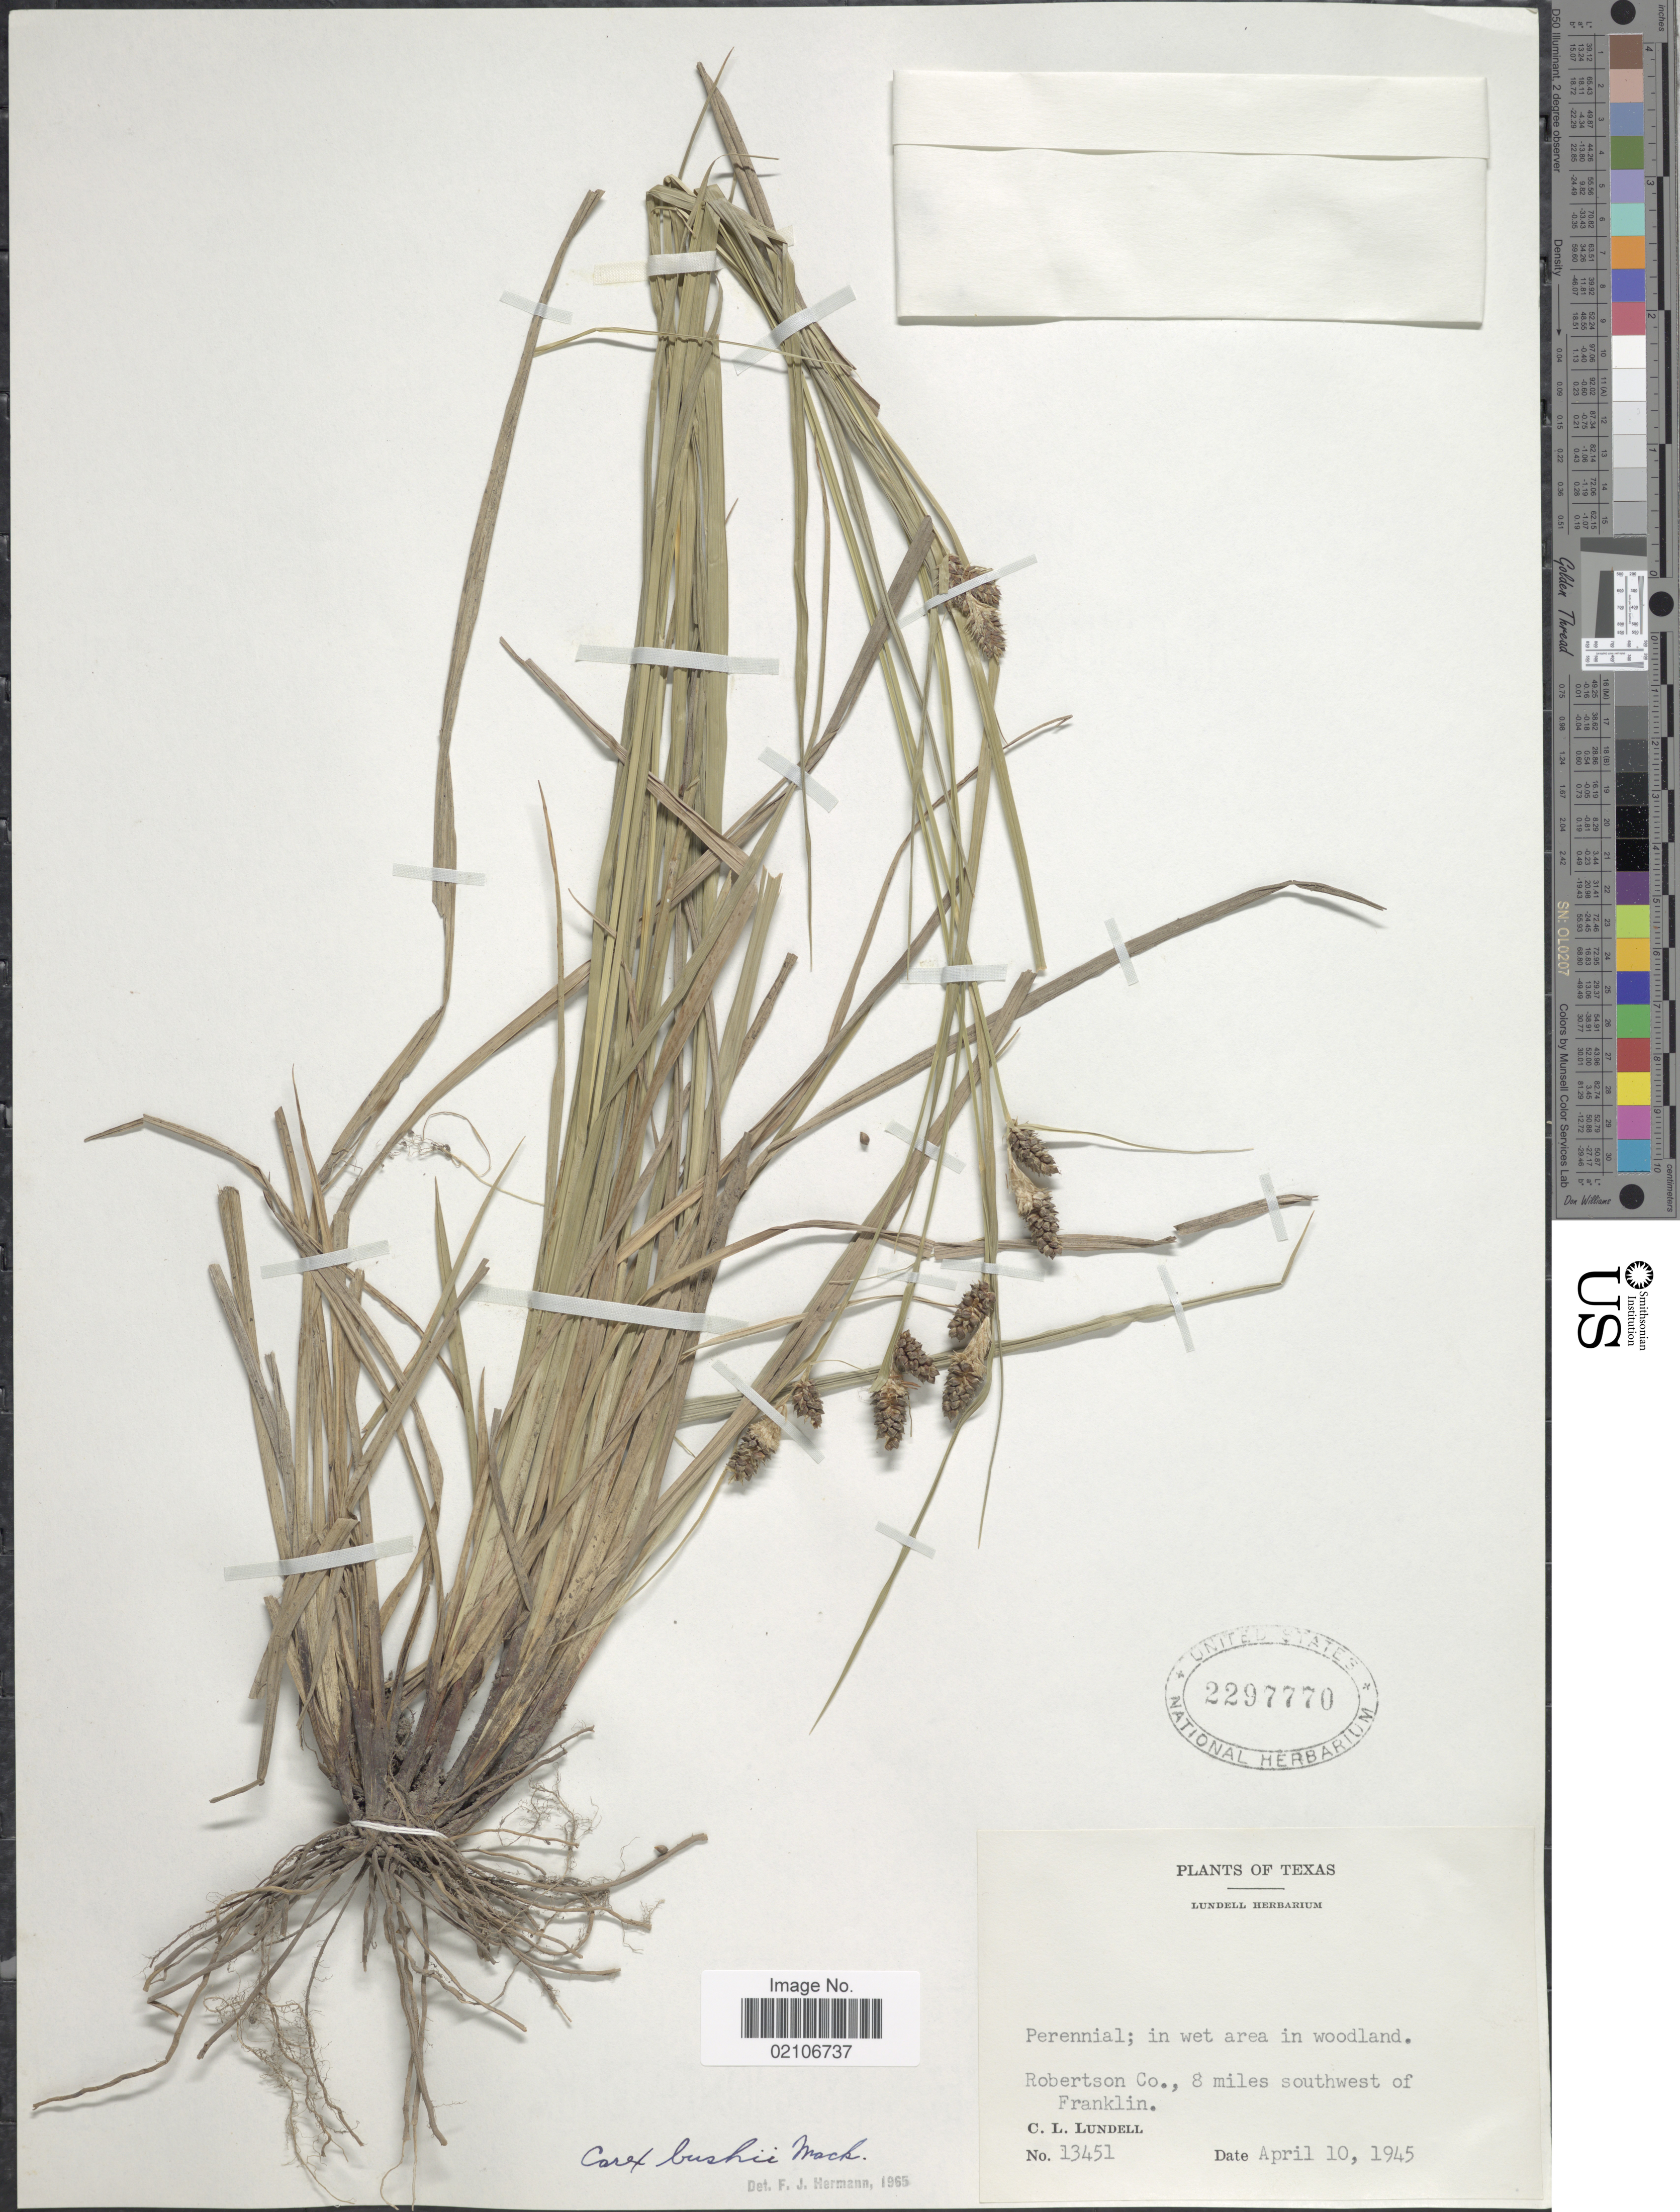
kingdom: Plantae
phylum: Tracheophyta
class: Liliopsida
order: Poales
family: Cyperaceae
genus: Carex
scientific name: Carex bushii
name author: Mack.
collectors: C. L. Lundell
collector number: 13451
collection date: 1945-04-10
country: United States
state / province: Texas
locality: Perrenial; in wet area in woodland, Robertson Co., 8 miles southwest of Franklin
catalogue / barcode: US 2297770